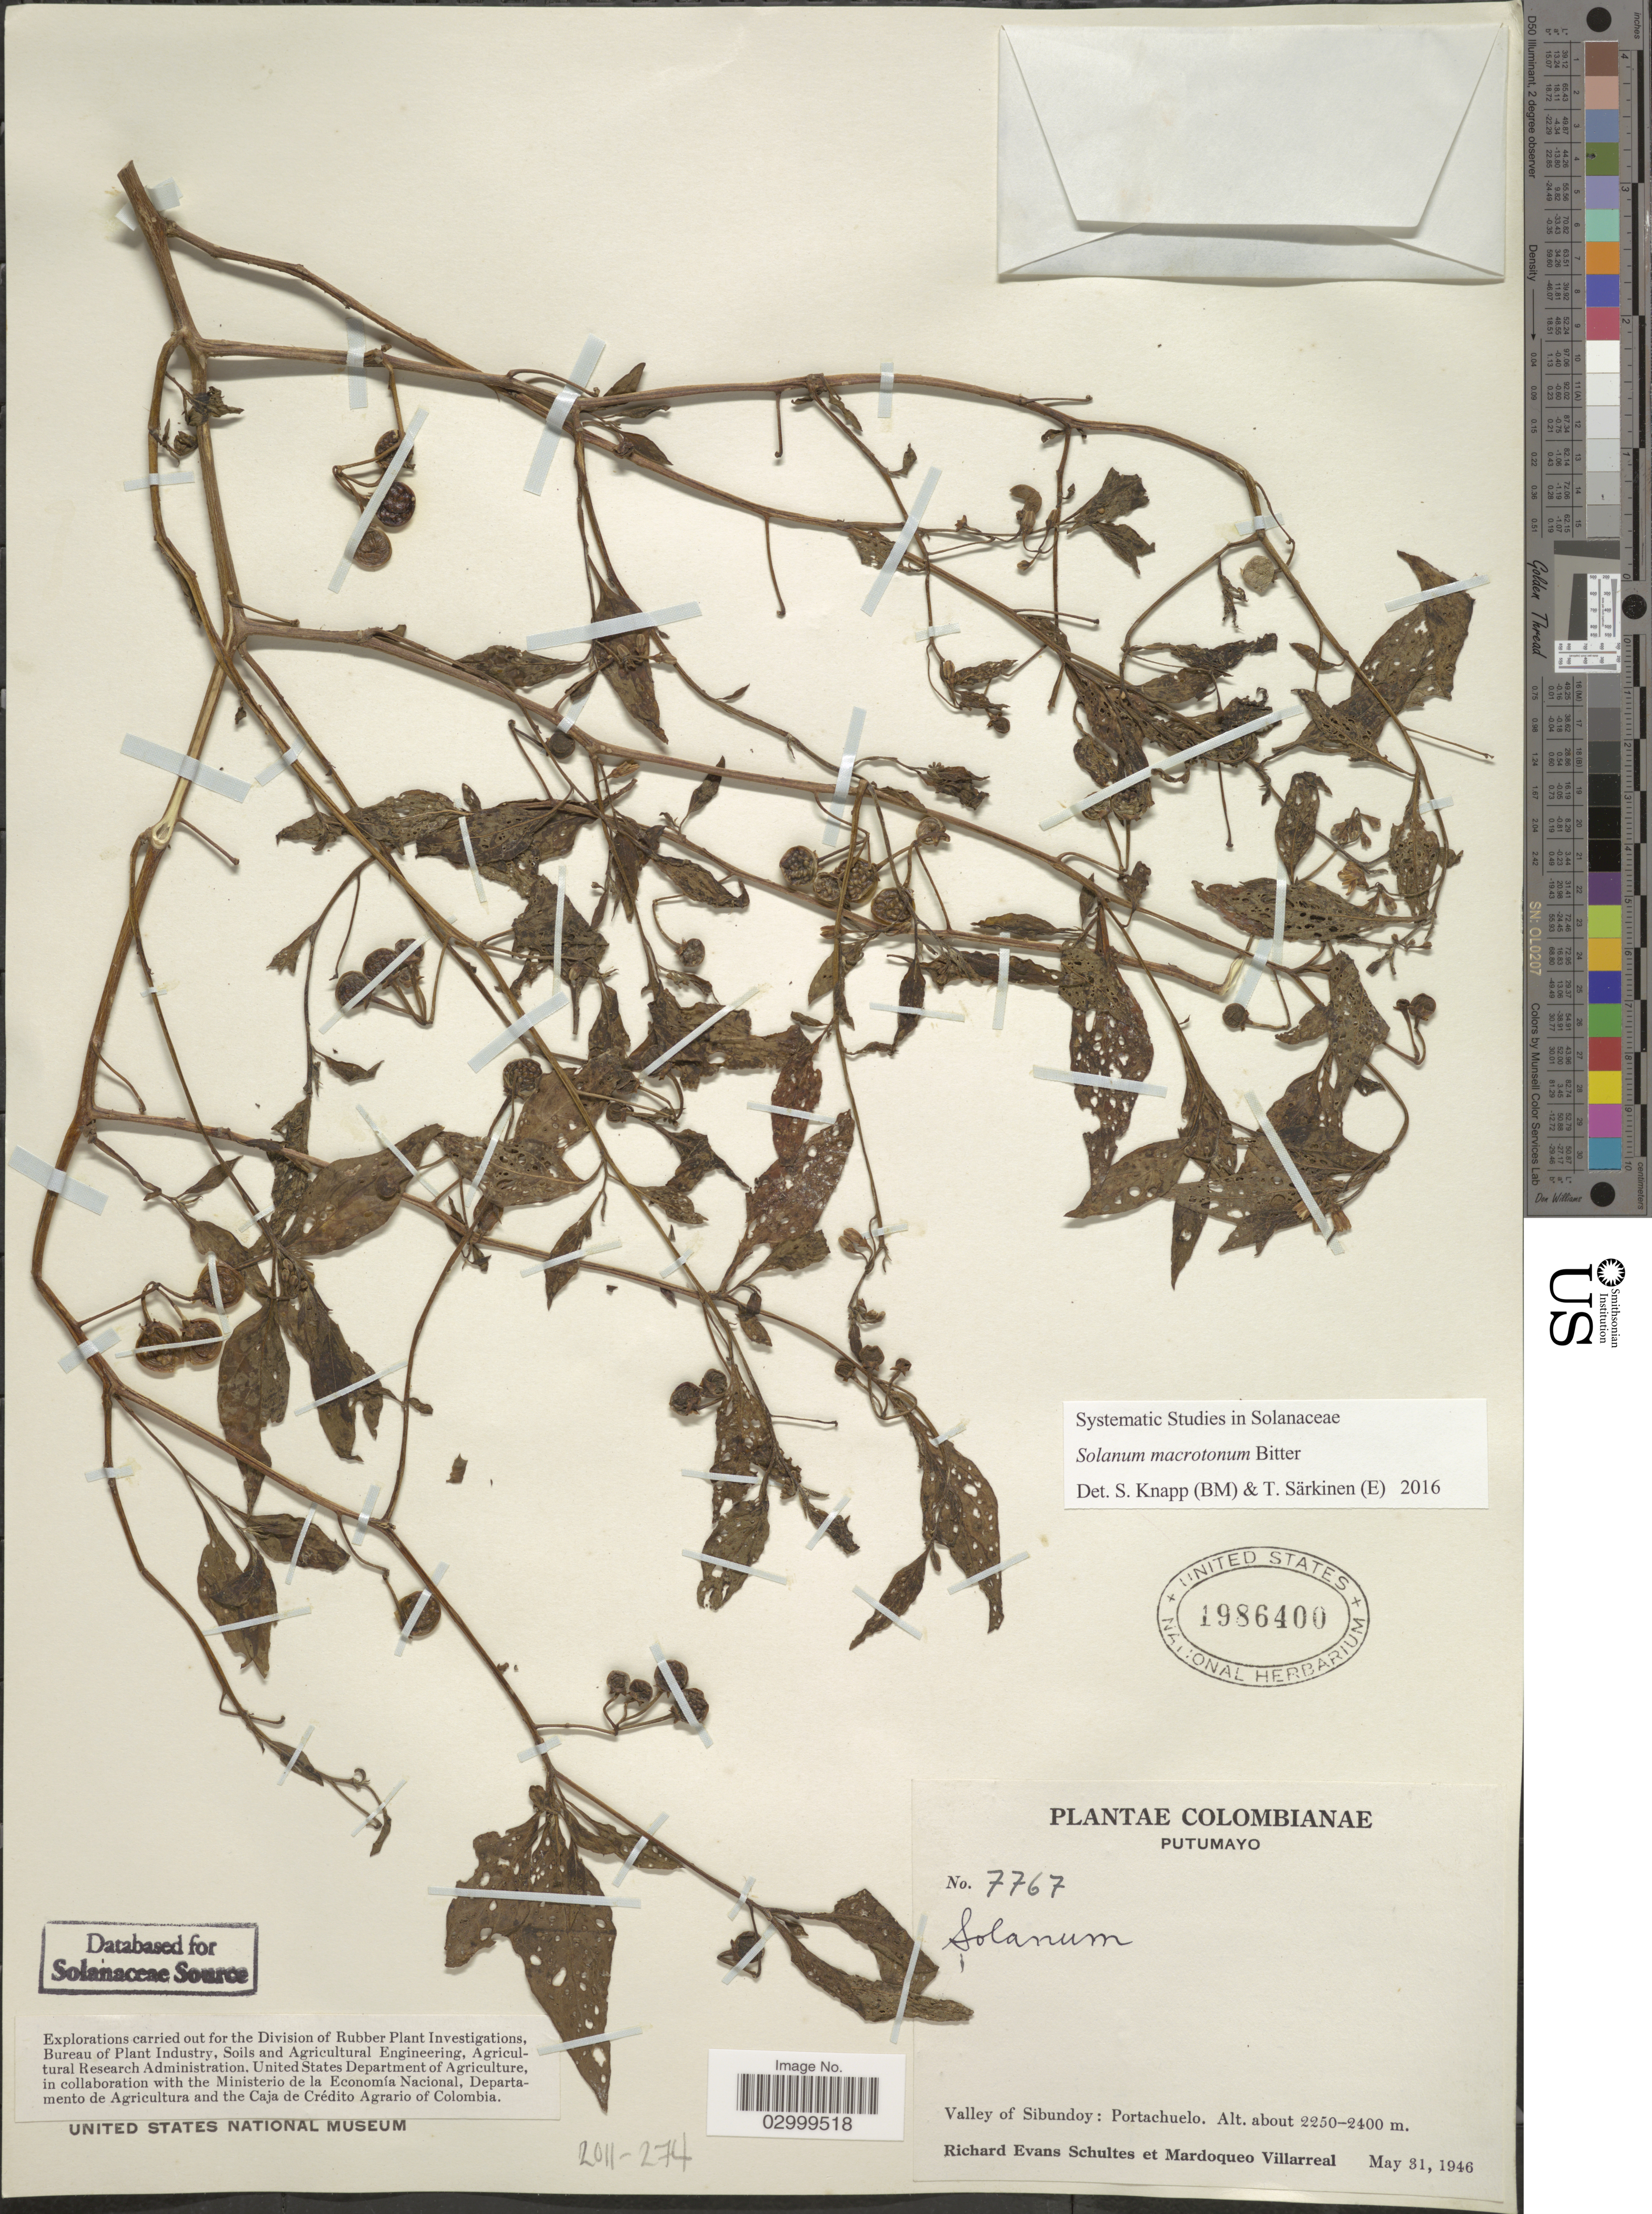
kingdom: Plantae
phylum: Tracheophyta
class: Magnoliopsida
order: Solanales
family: Solanaceae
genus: Solanum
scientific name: Solanum macrotonum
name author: Bitter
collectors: R. E. Schultes & M. Villarreal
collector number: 7767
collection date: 1946-05-31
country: Colombia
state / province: Putumayo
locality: Valley of Sibundoy: Portachuelo.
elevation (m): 2250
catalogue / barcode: US 1986400